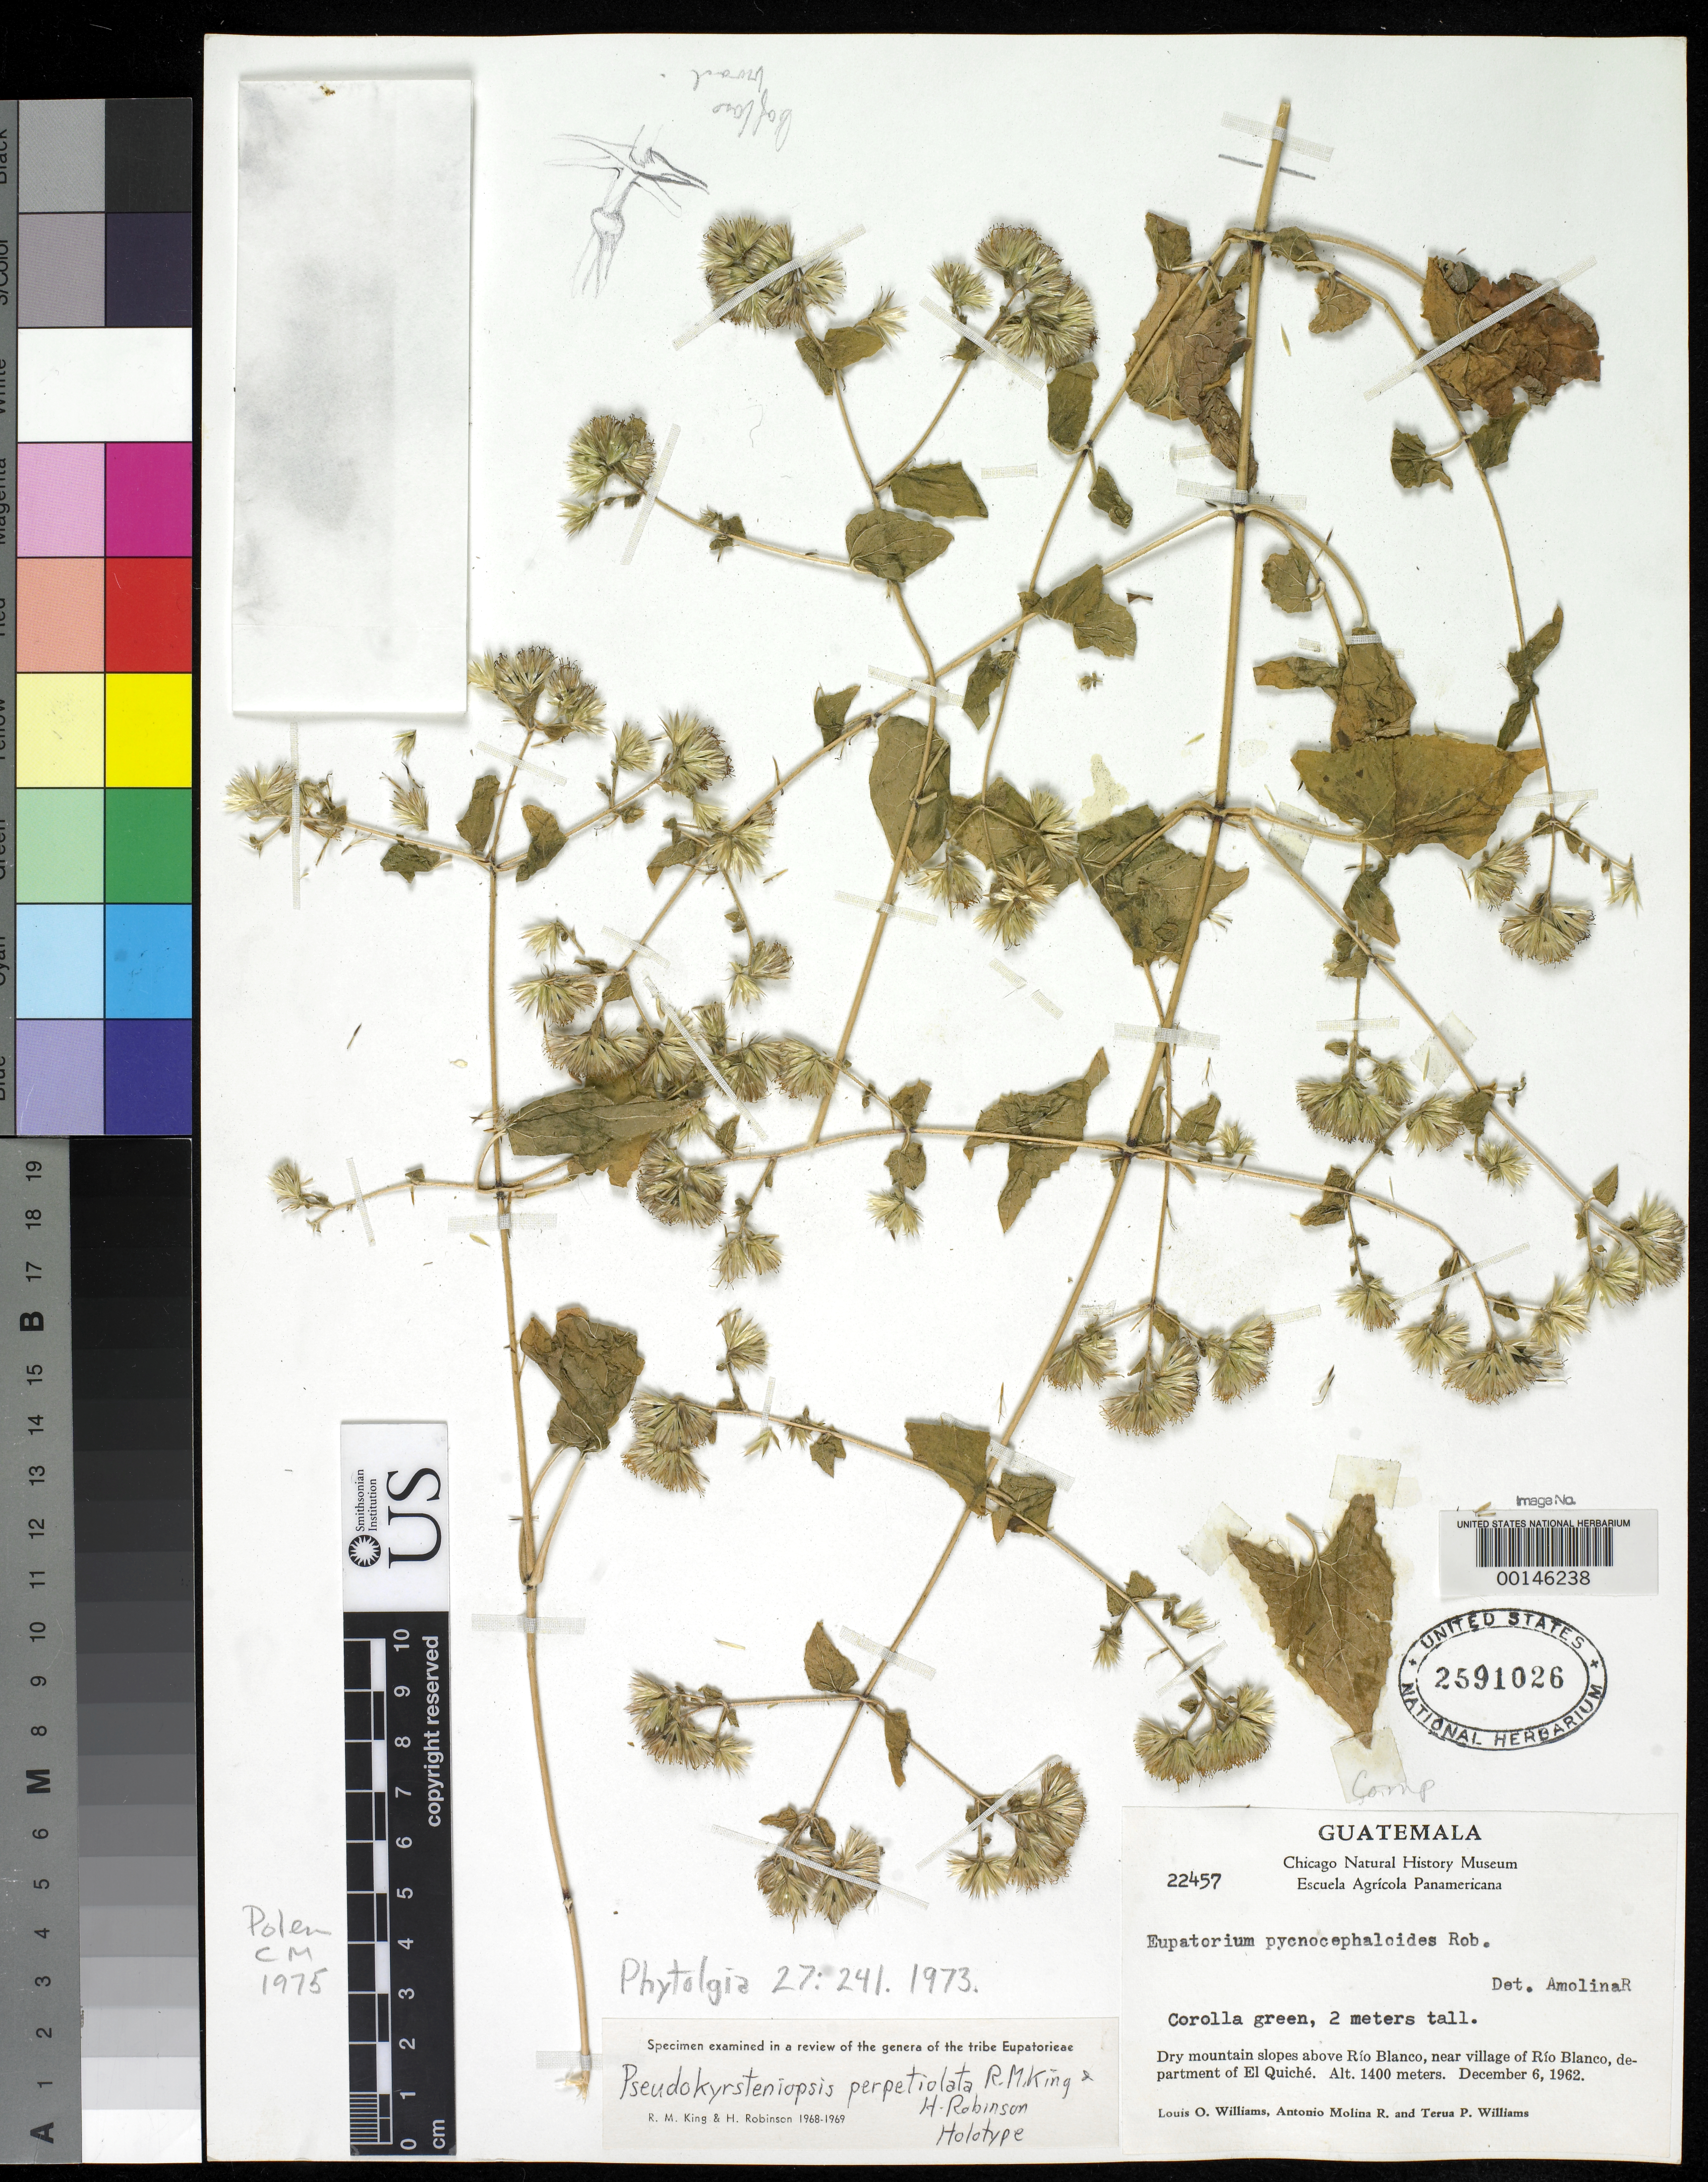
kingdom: Plantae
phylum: Tracheophyta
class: Magnoliopsida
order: Asterales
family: Asteraceae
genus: Pseudokyrsteniopsis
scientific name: Pseudokyrsteniopsis perpetiolata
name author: R.M. King & H. Rob.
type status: Holotype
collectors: L. O. Williams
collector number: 22457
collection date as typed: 06 Dec 1962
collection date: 1962-12-06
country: Guatemala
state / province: El Quiché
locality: Above Rio Blanco, near village of Rio Blanco.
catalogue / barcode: US 2591026